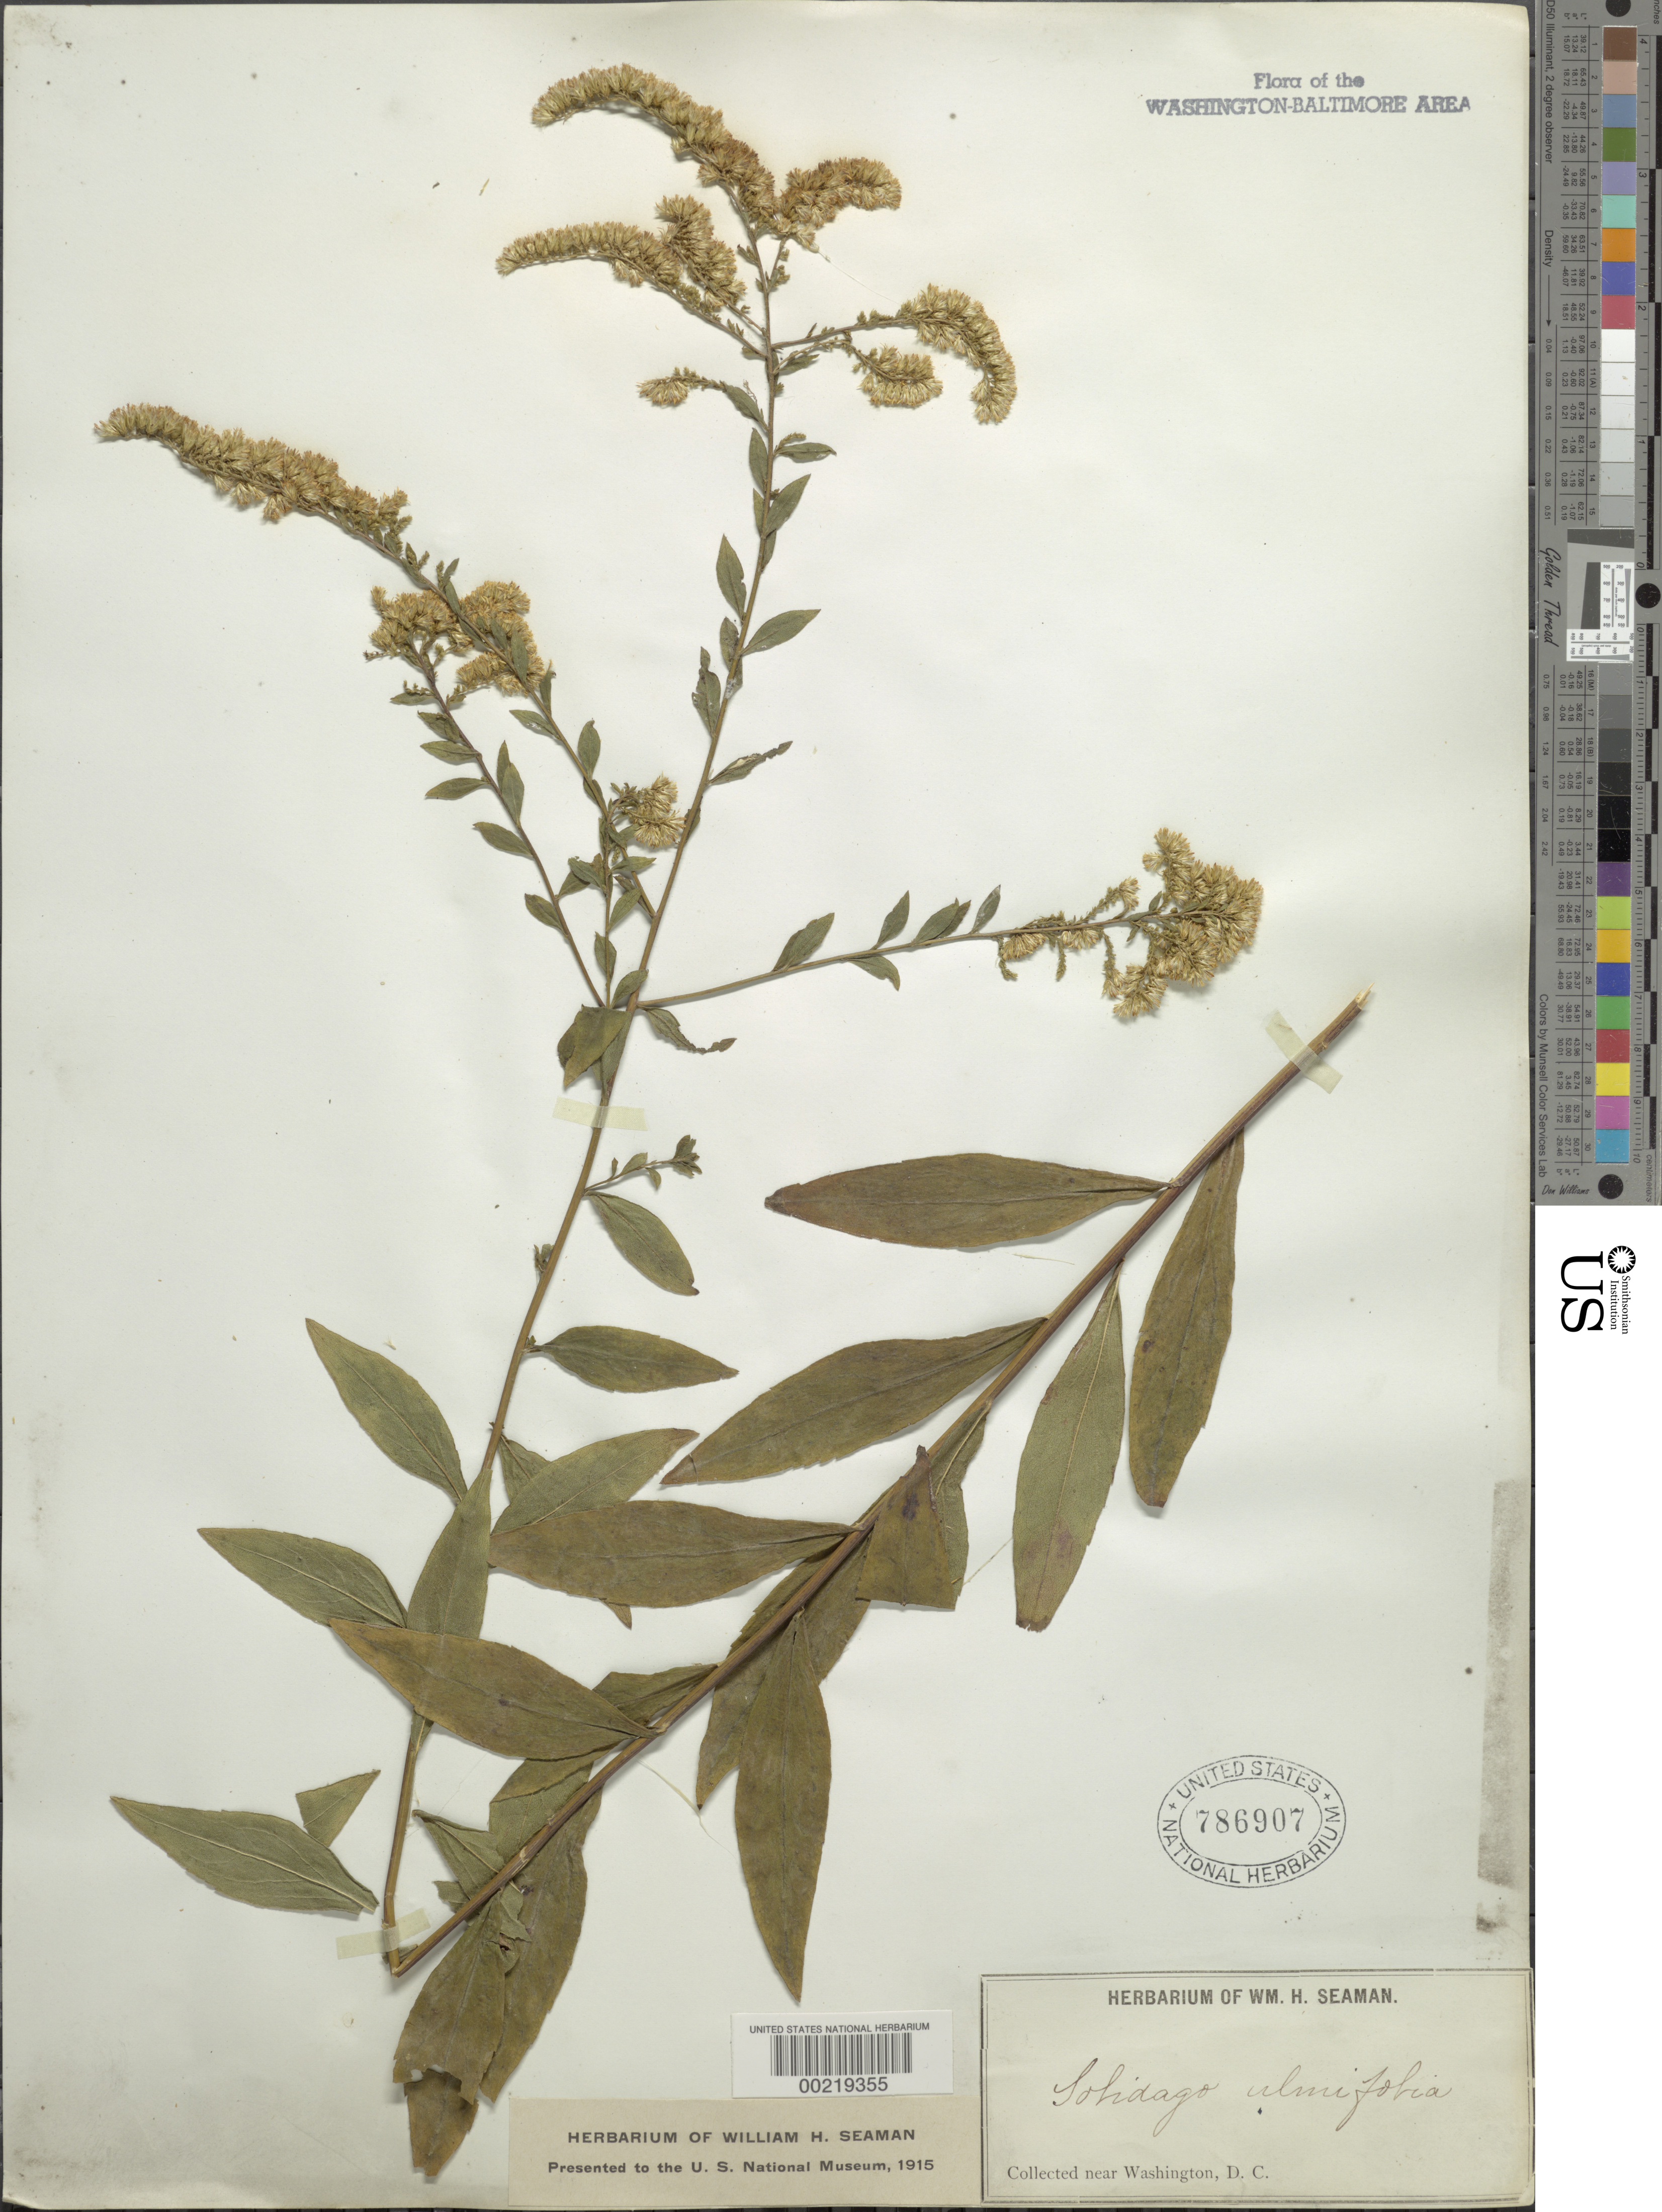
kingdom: Plantae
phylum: Tracheophyta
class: Magnoliopsida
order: Asterales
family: Asteraceae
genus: Solidago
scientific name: Solidago ulmifolia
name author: Muhl. ex Willd.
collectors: W. Seaman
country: United States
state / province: District of Columbia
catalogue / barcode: US 786907